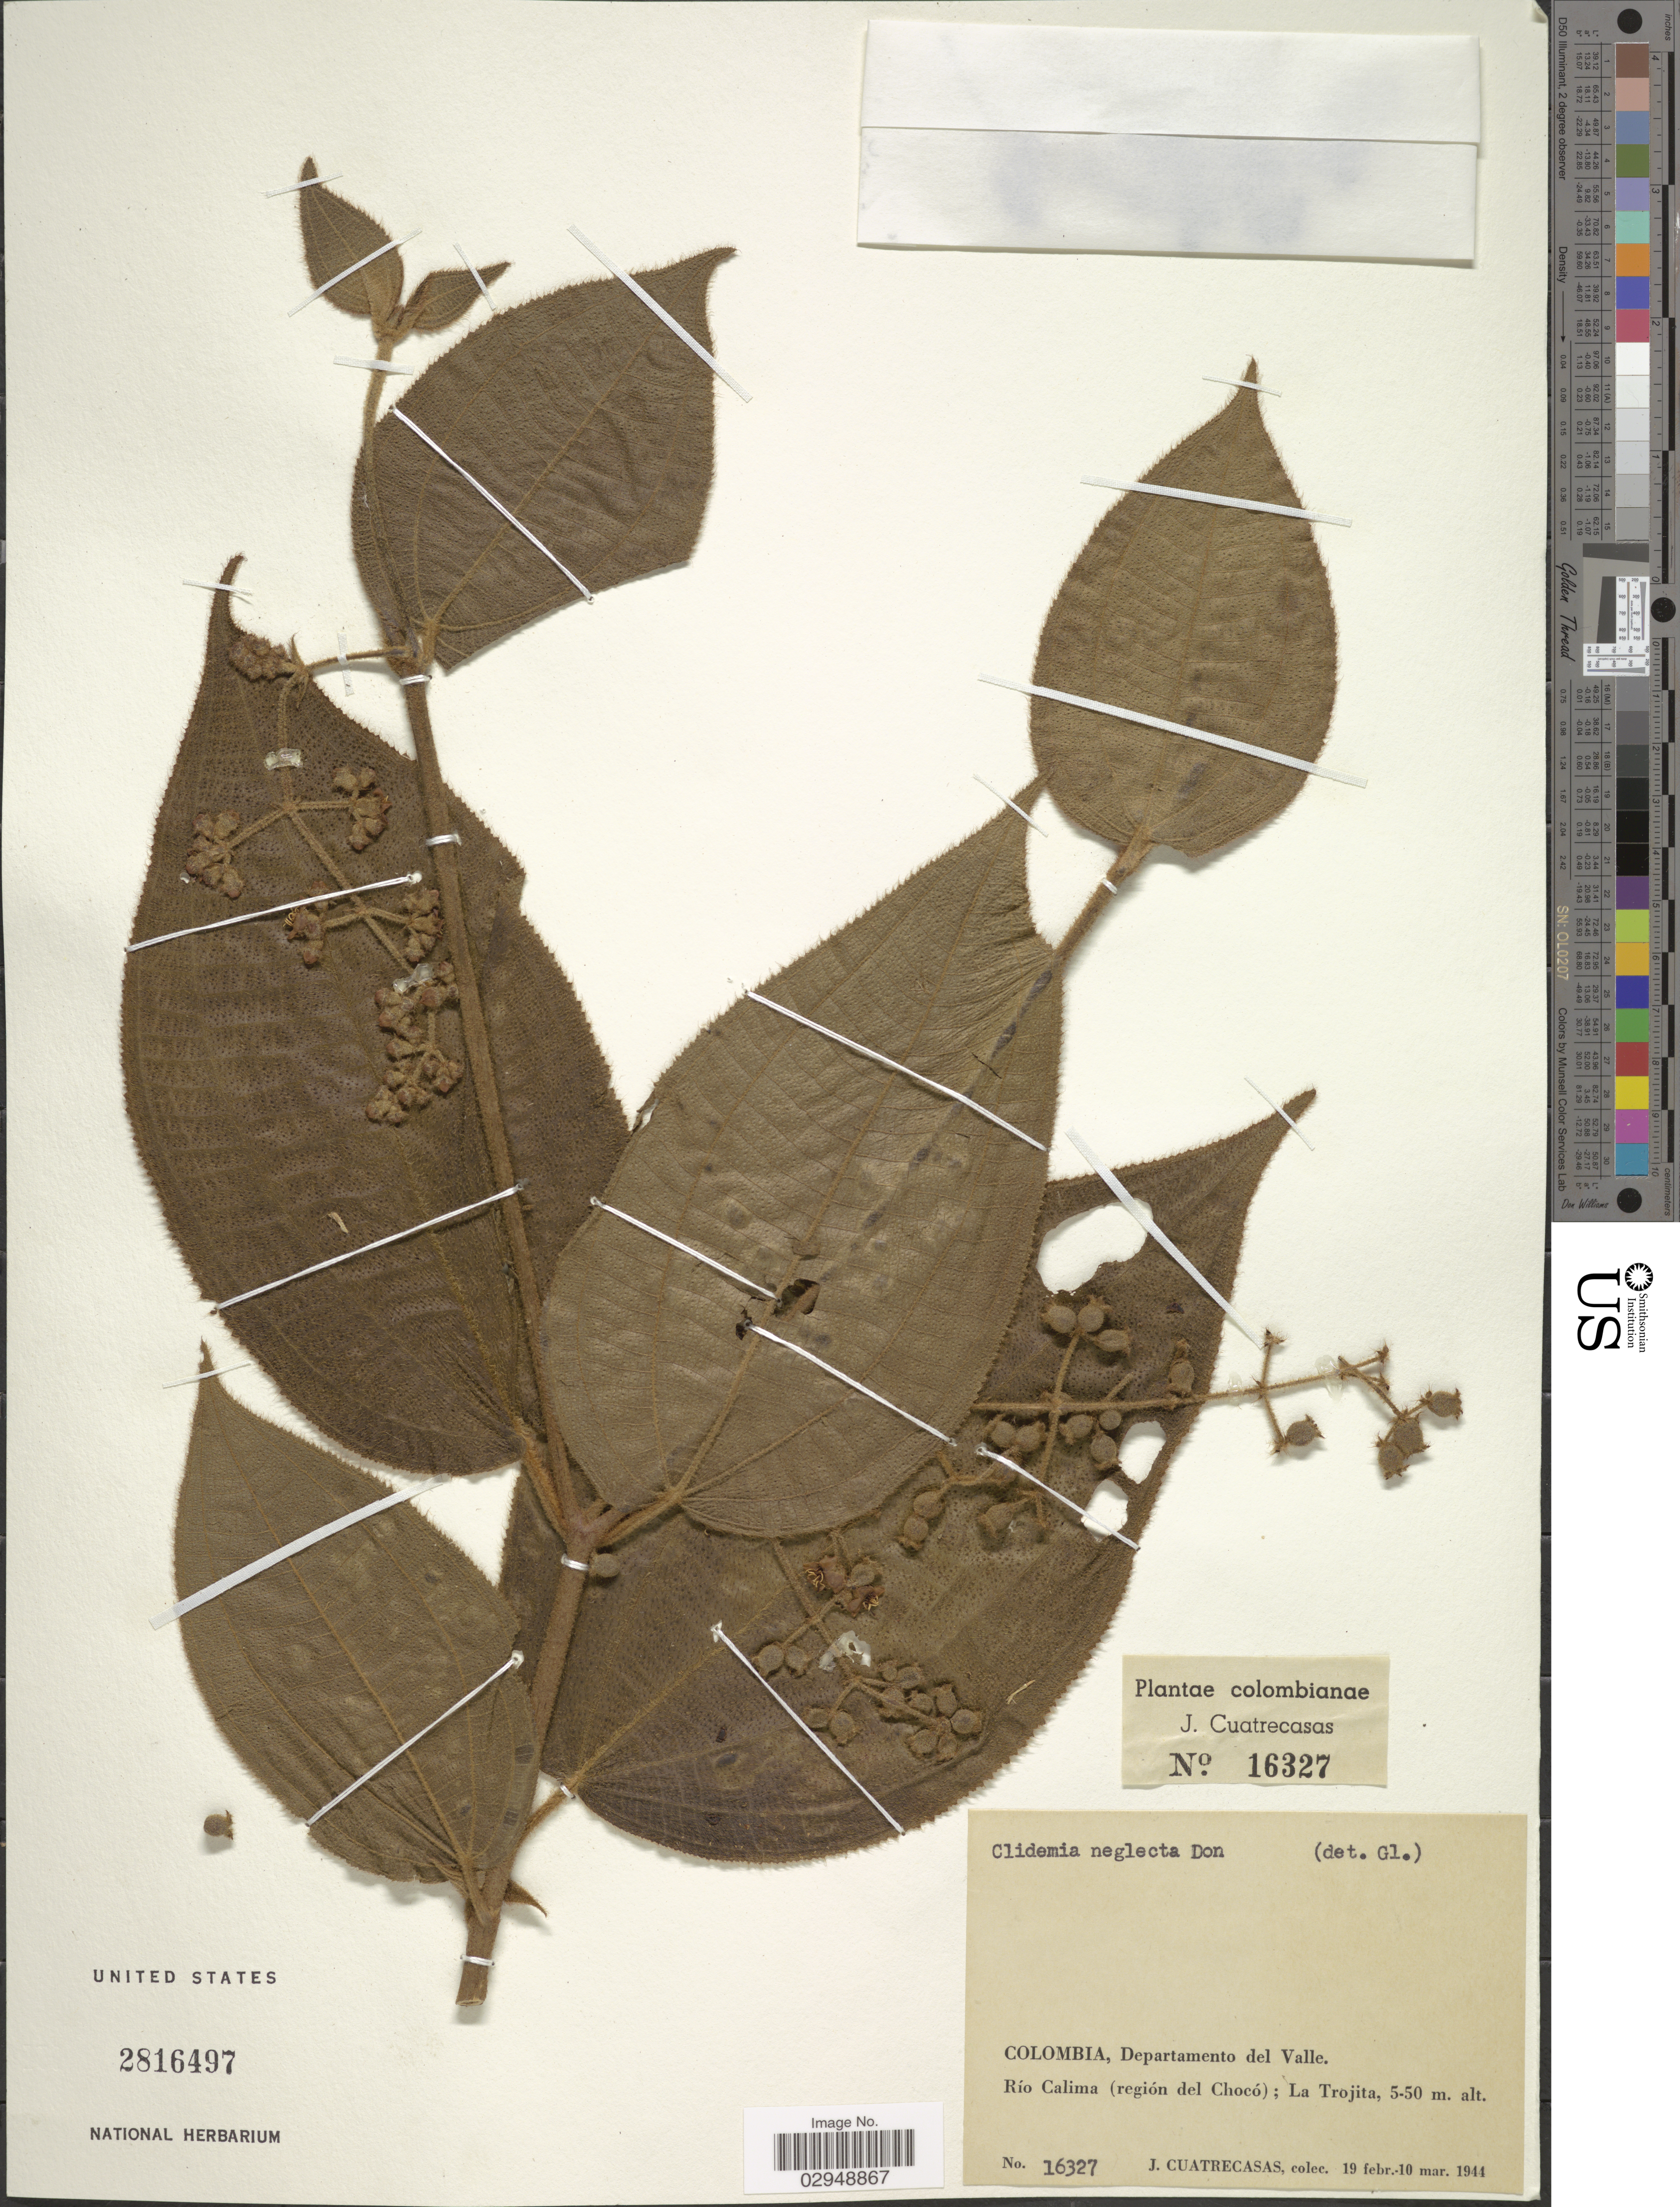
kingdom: Plantae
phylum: Tracheophyta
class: Magnoliopsida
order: Myrtales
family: Melastomataceae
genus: Clidemia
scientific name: Clidemia capitellata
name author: (Bonpl.) D. Don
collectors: J. Cuatrecasas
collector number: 16327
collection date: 1944-02-19/1944-03-10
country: Colombia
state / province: Valle del Cauca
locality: Departamento del Valle. Río Calima (región del Chocó); La Trojita.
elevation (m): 5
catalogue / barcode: US 2816497